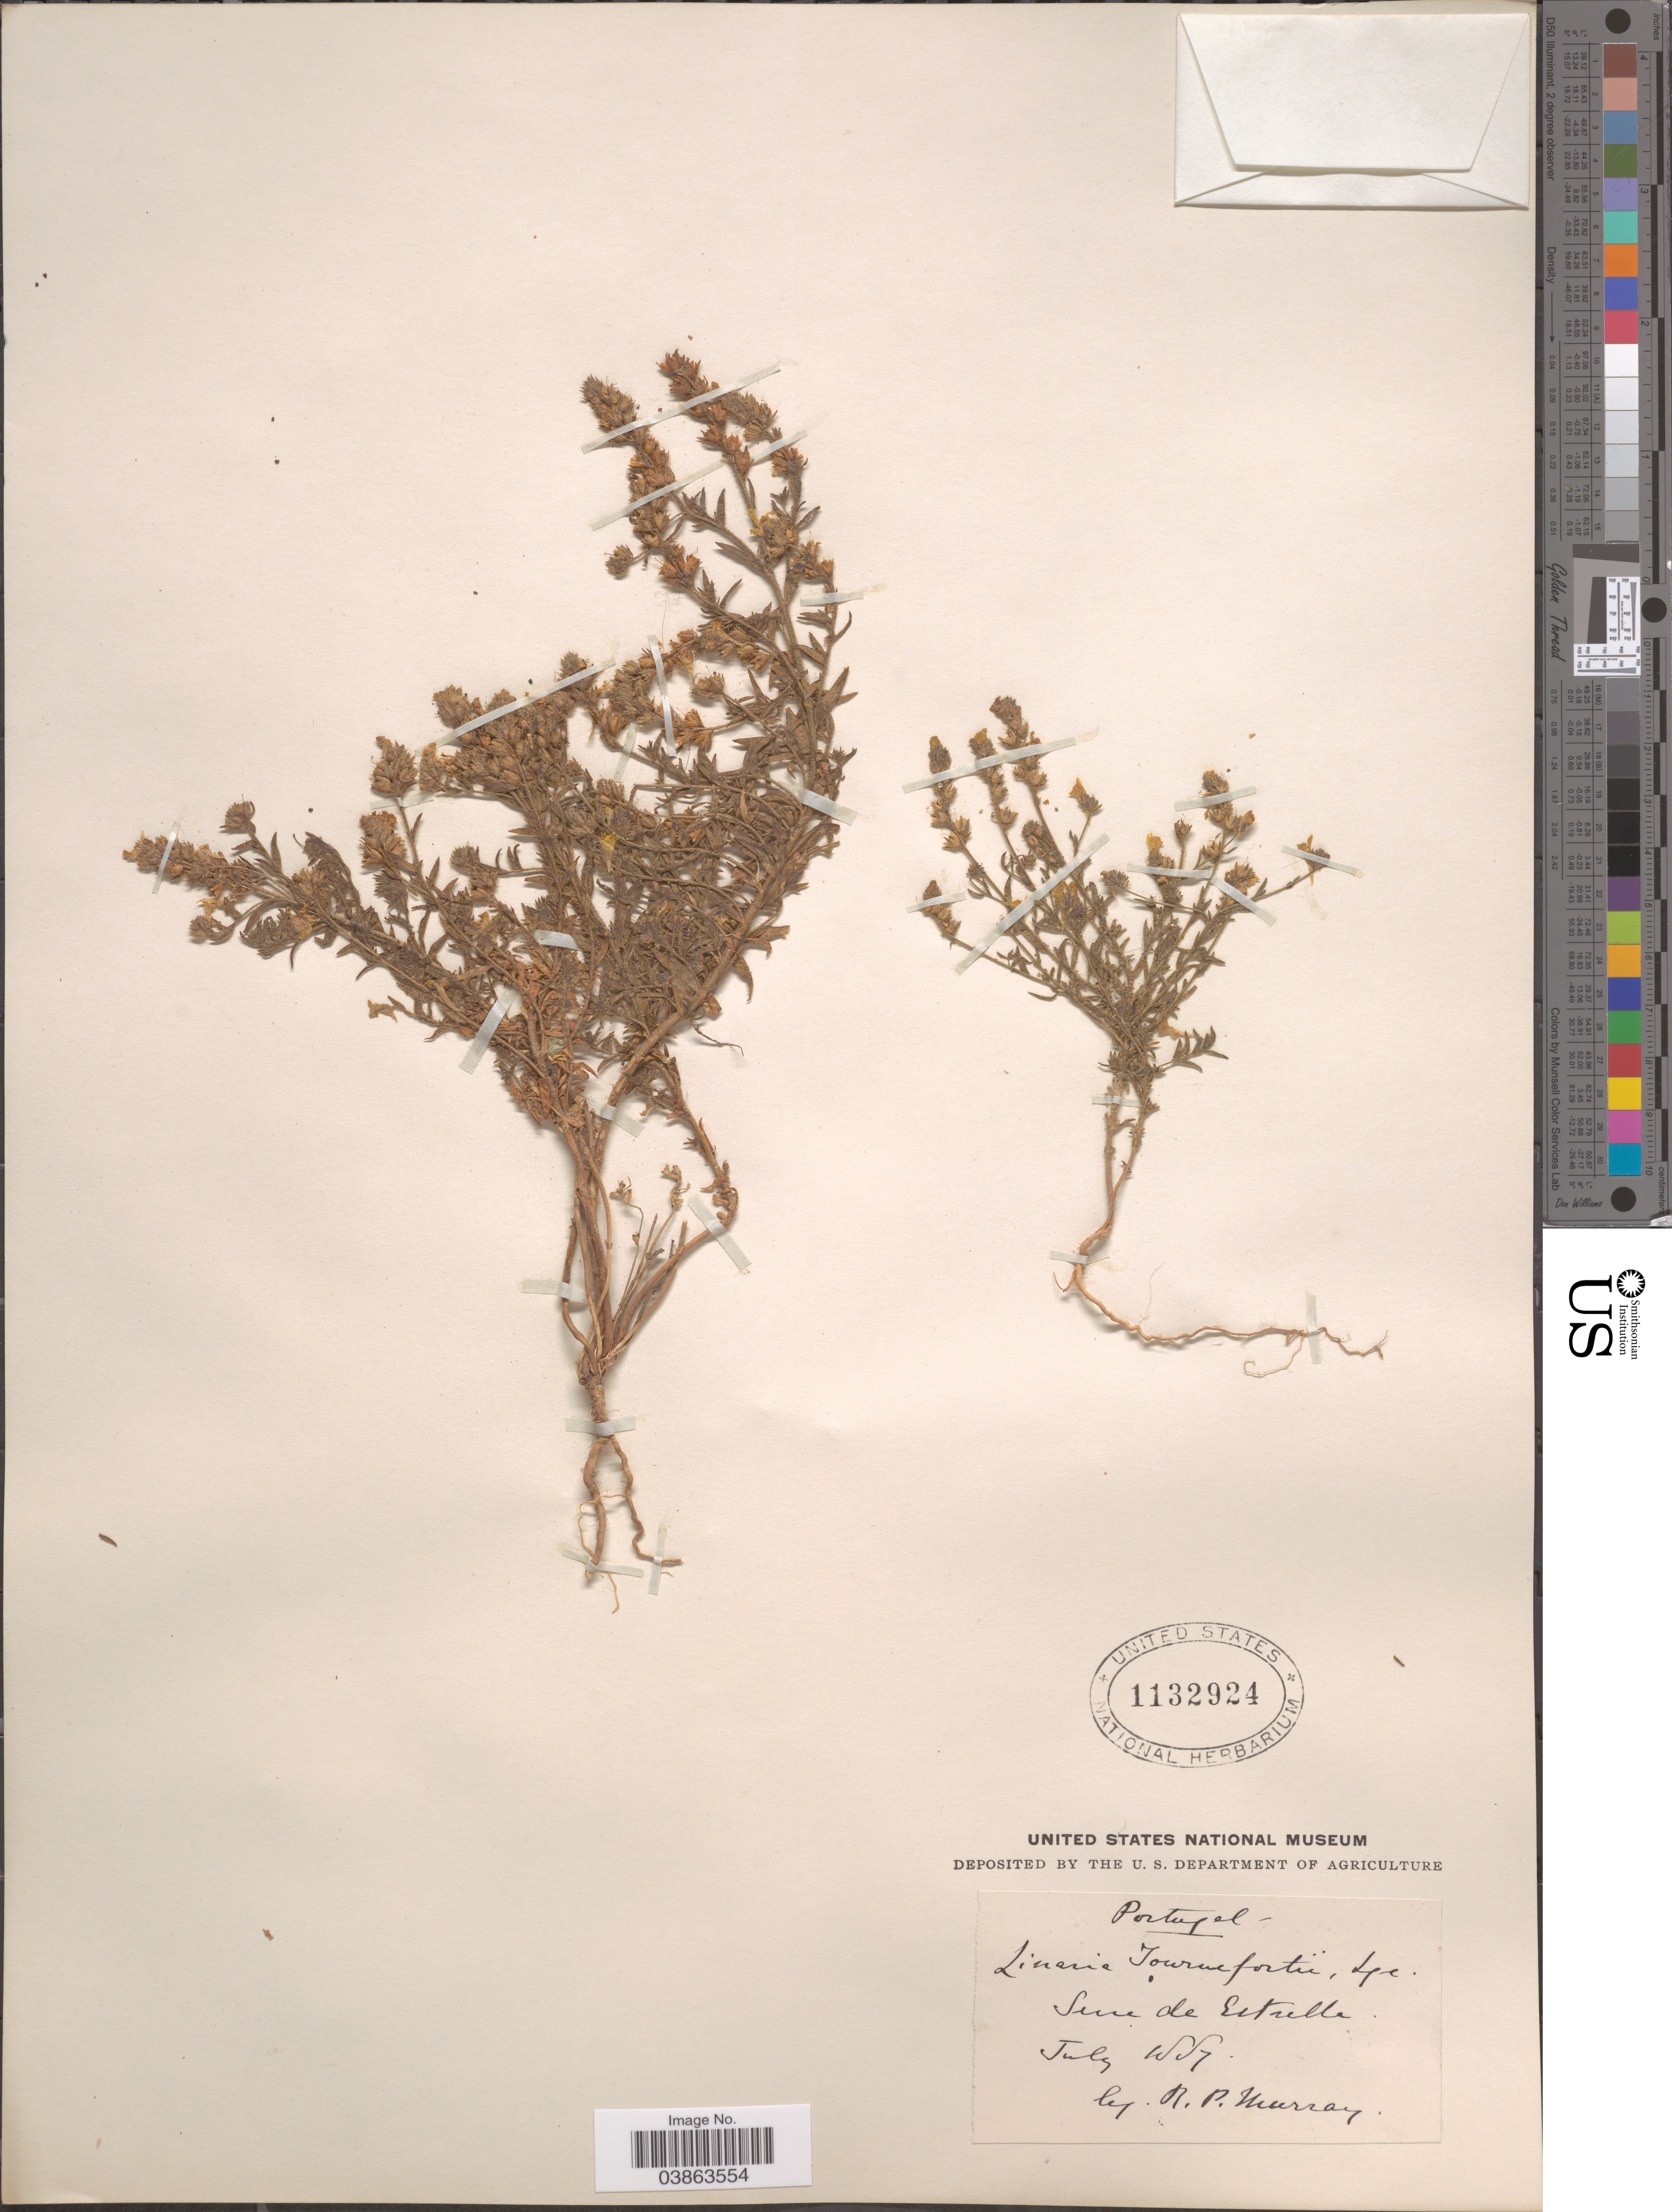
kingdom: Plantae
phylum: Tracheophyta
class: Magnoliopsida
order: Lamiales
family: Plantaginaceae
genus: Linaria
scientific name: Linaria sp.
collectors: R. P. Murray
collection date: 1887-07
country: Portugal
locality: Serra de Estrella.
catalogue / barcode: US 1132924